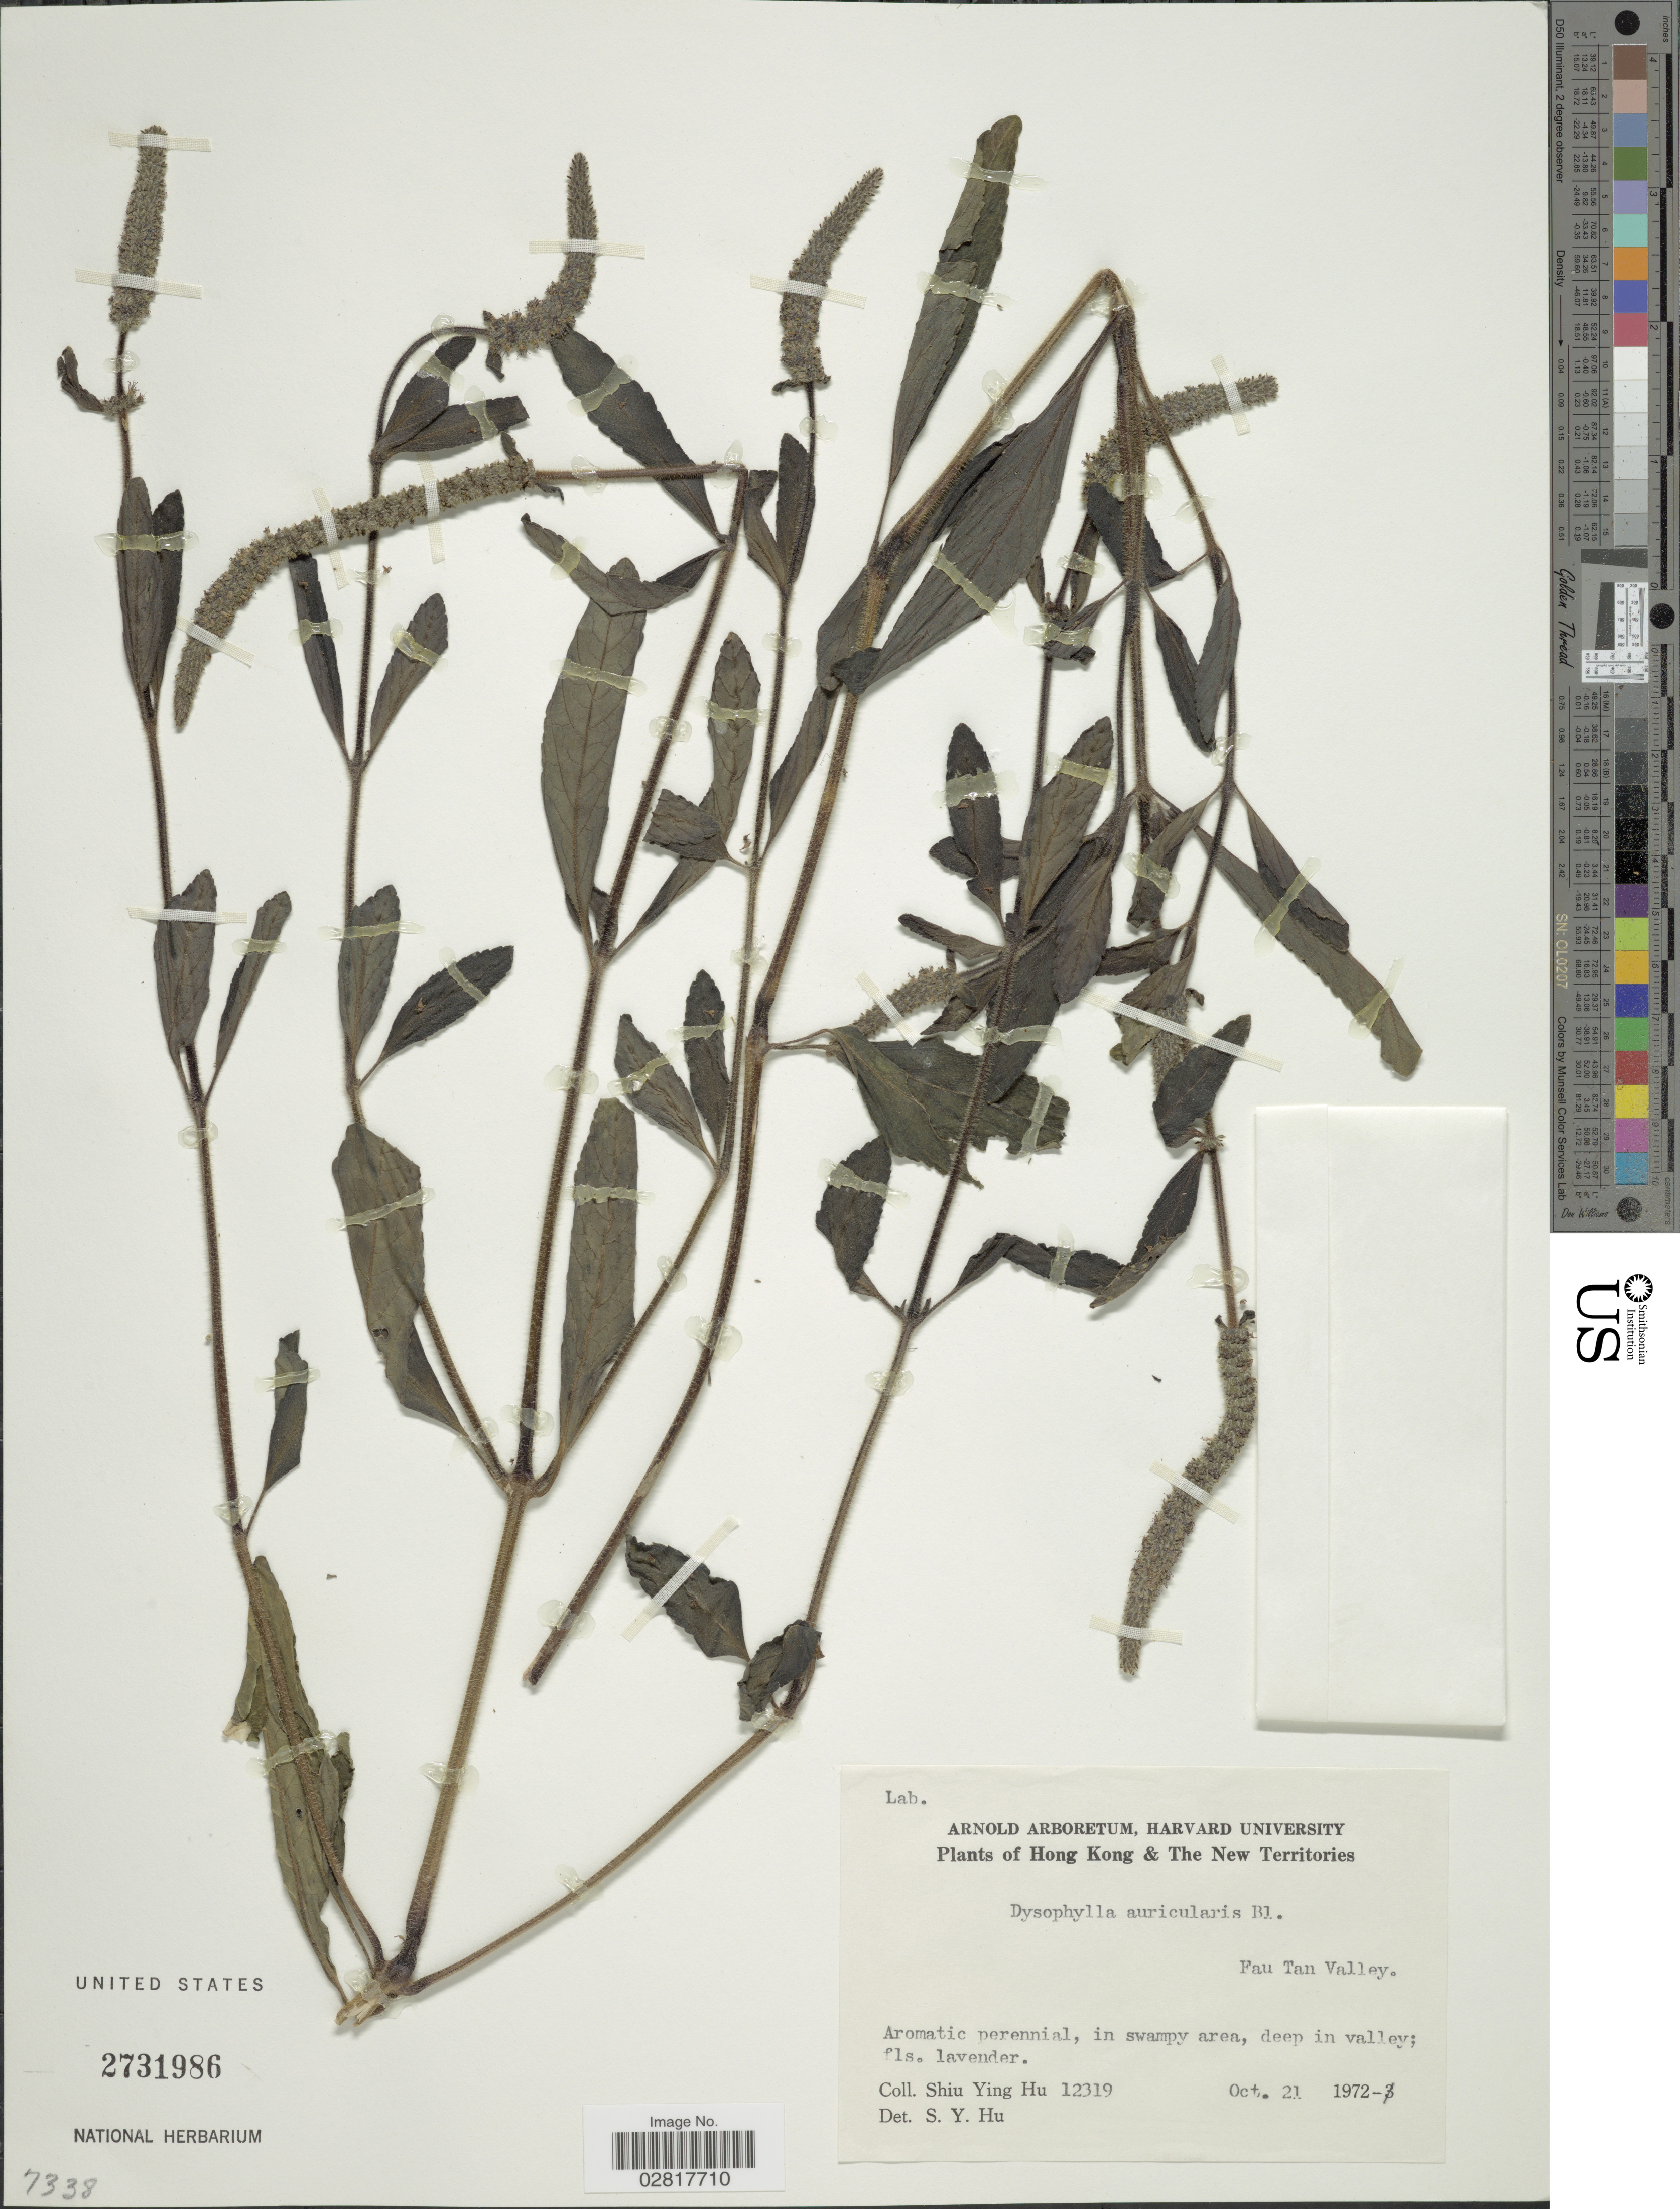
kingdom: Plantae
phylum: Tracheophyta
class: Magnoliopsida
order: Lamiales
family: Lamiaceae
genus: Pogostemon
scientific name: Pogostemon auricularius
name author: (L.) Hassk.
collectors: S. Y. Hu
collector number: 12319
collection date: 1972-10-21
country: China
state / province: Hong Kong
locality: Hong Kong & The New Territories. Fau Tan Valley.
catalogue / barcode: US 2731986